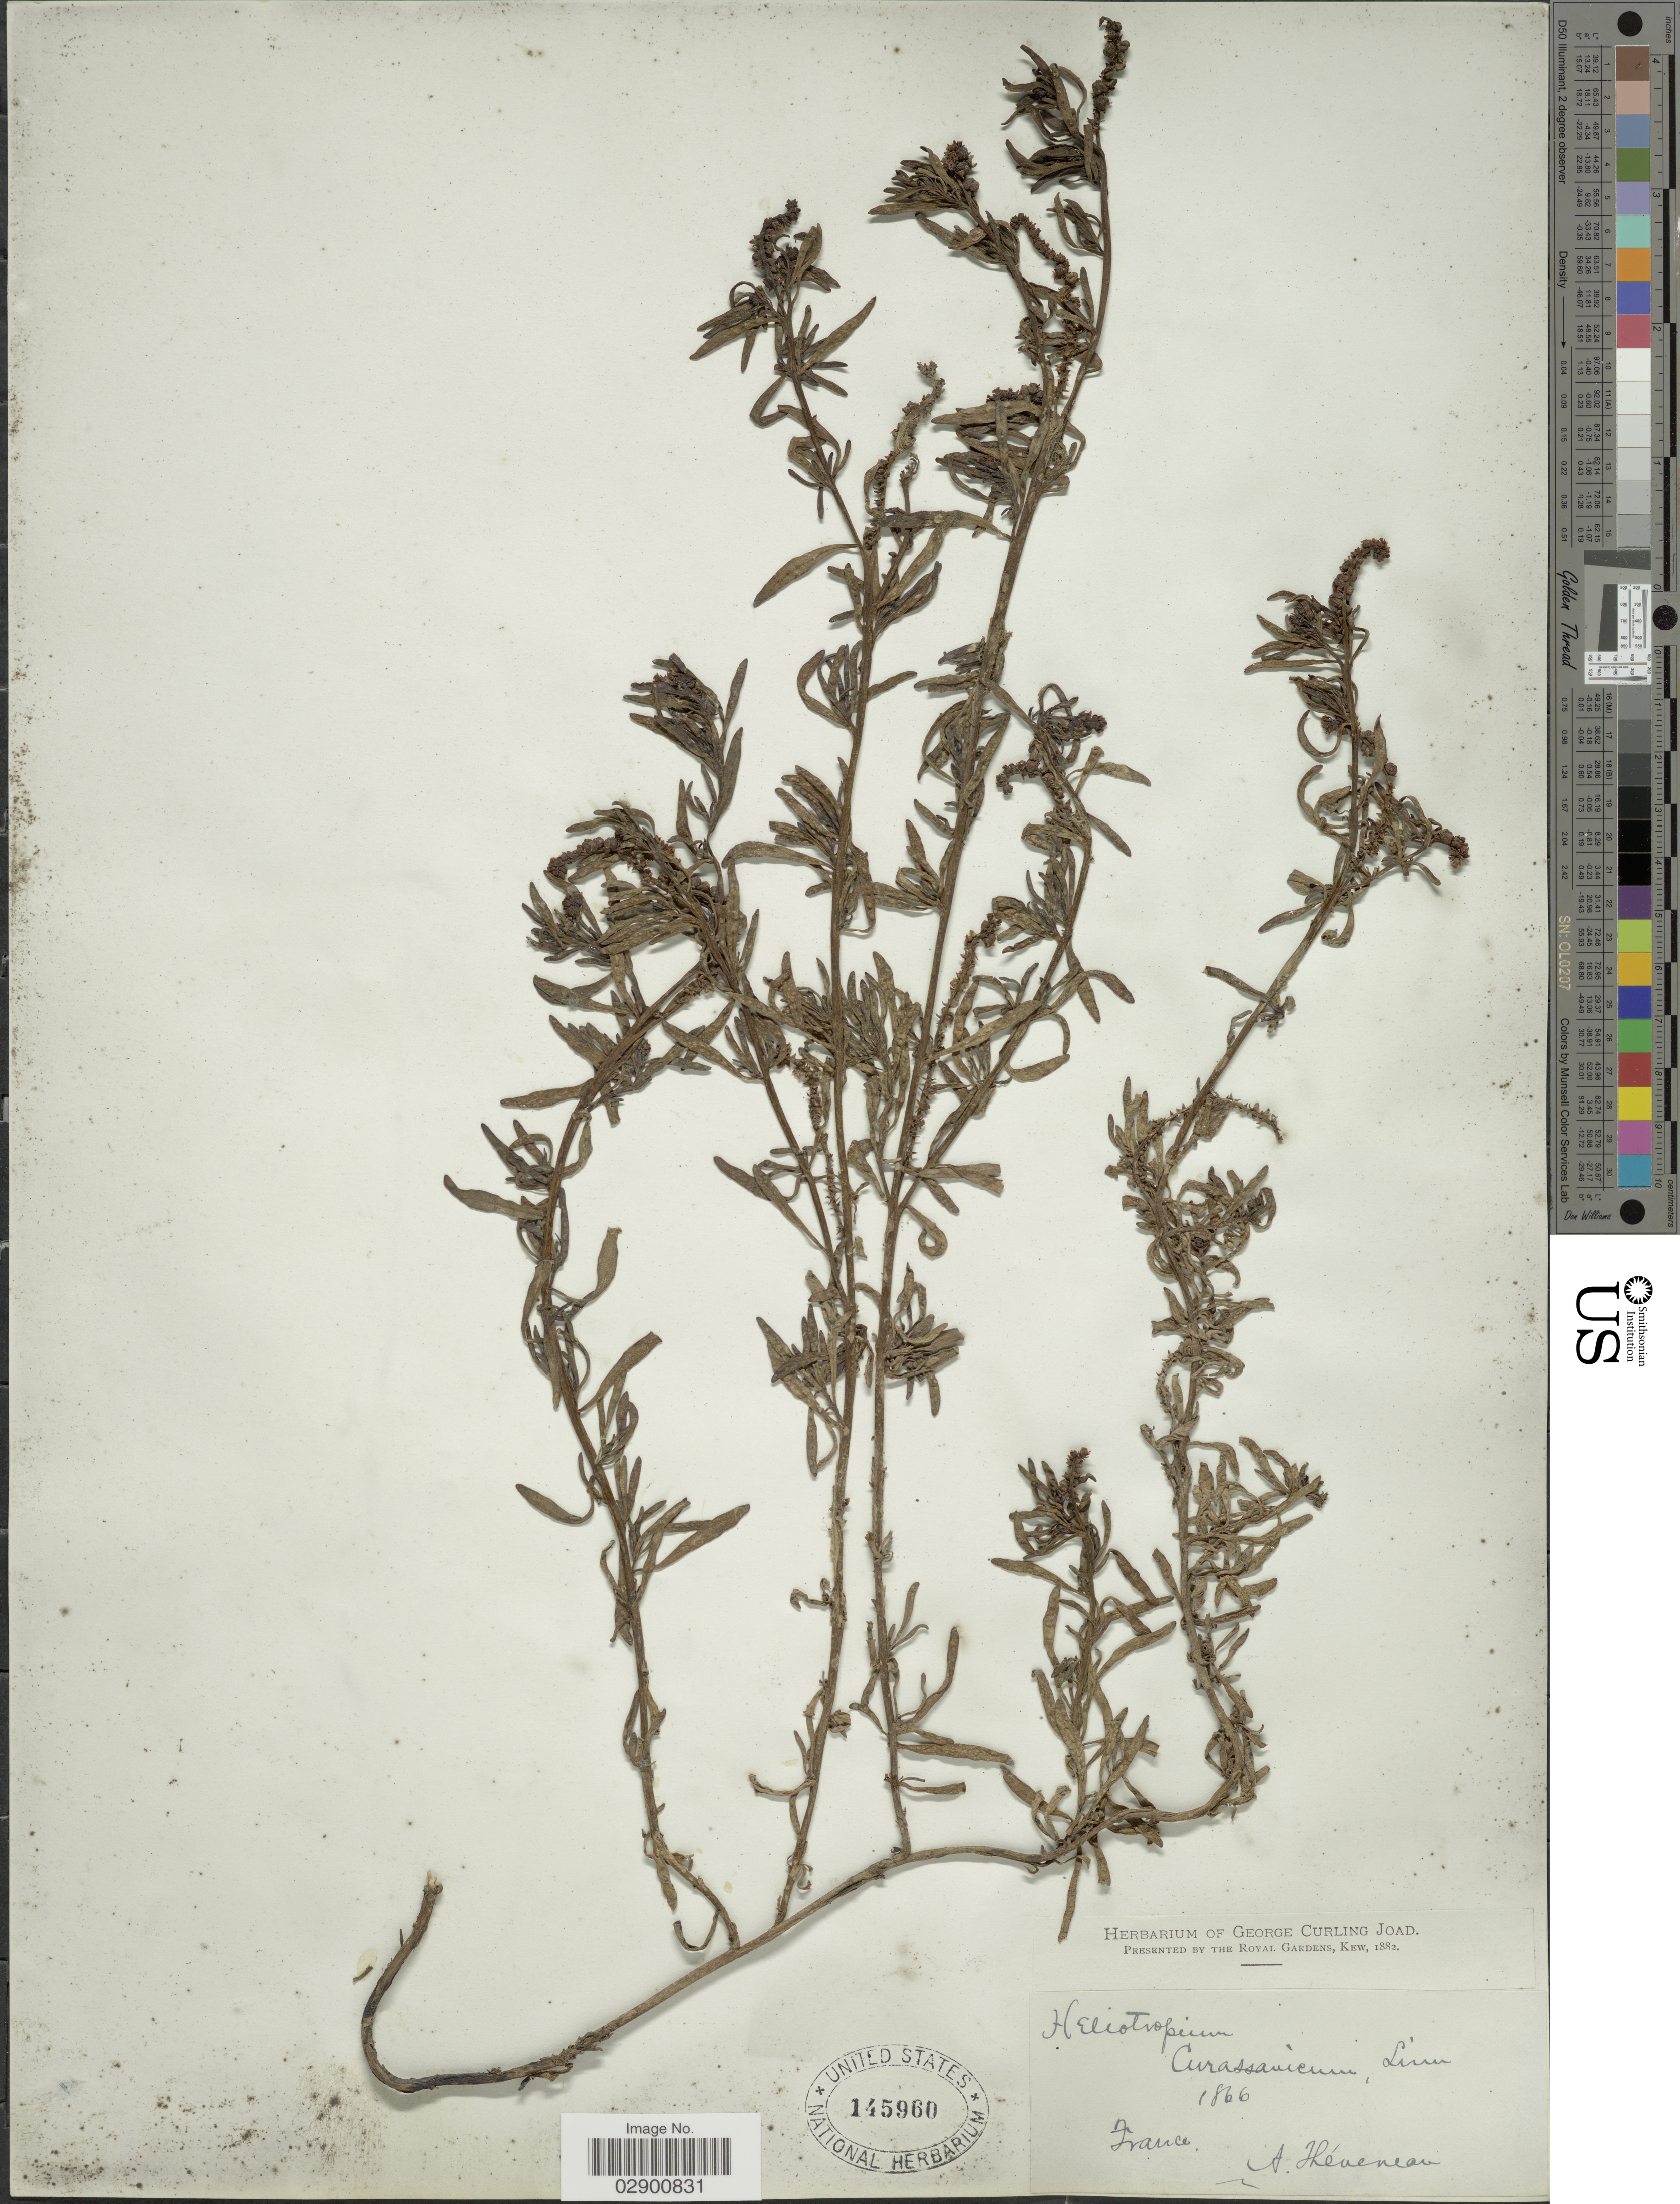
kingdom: Plantae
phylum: Tracheophyta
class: Magnoliopsida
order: Boraginales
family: Heliotropiaceae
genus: Heliotropium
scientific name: Heliotropium curassavicum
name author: L.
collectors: A. Theveneau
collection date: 1866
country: France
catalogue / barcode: US 145960